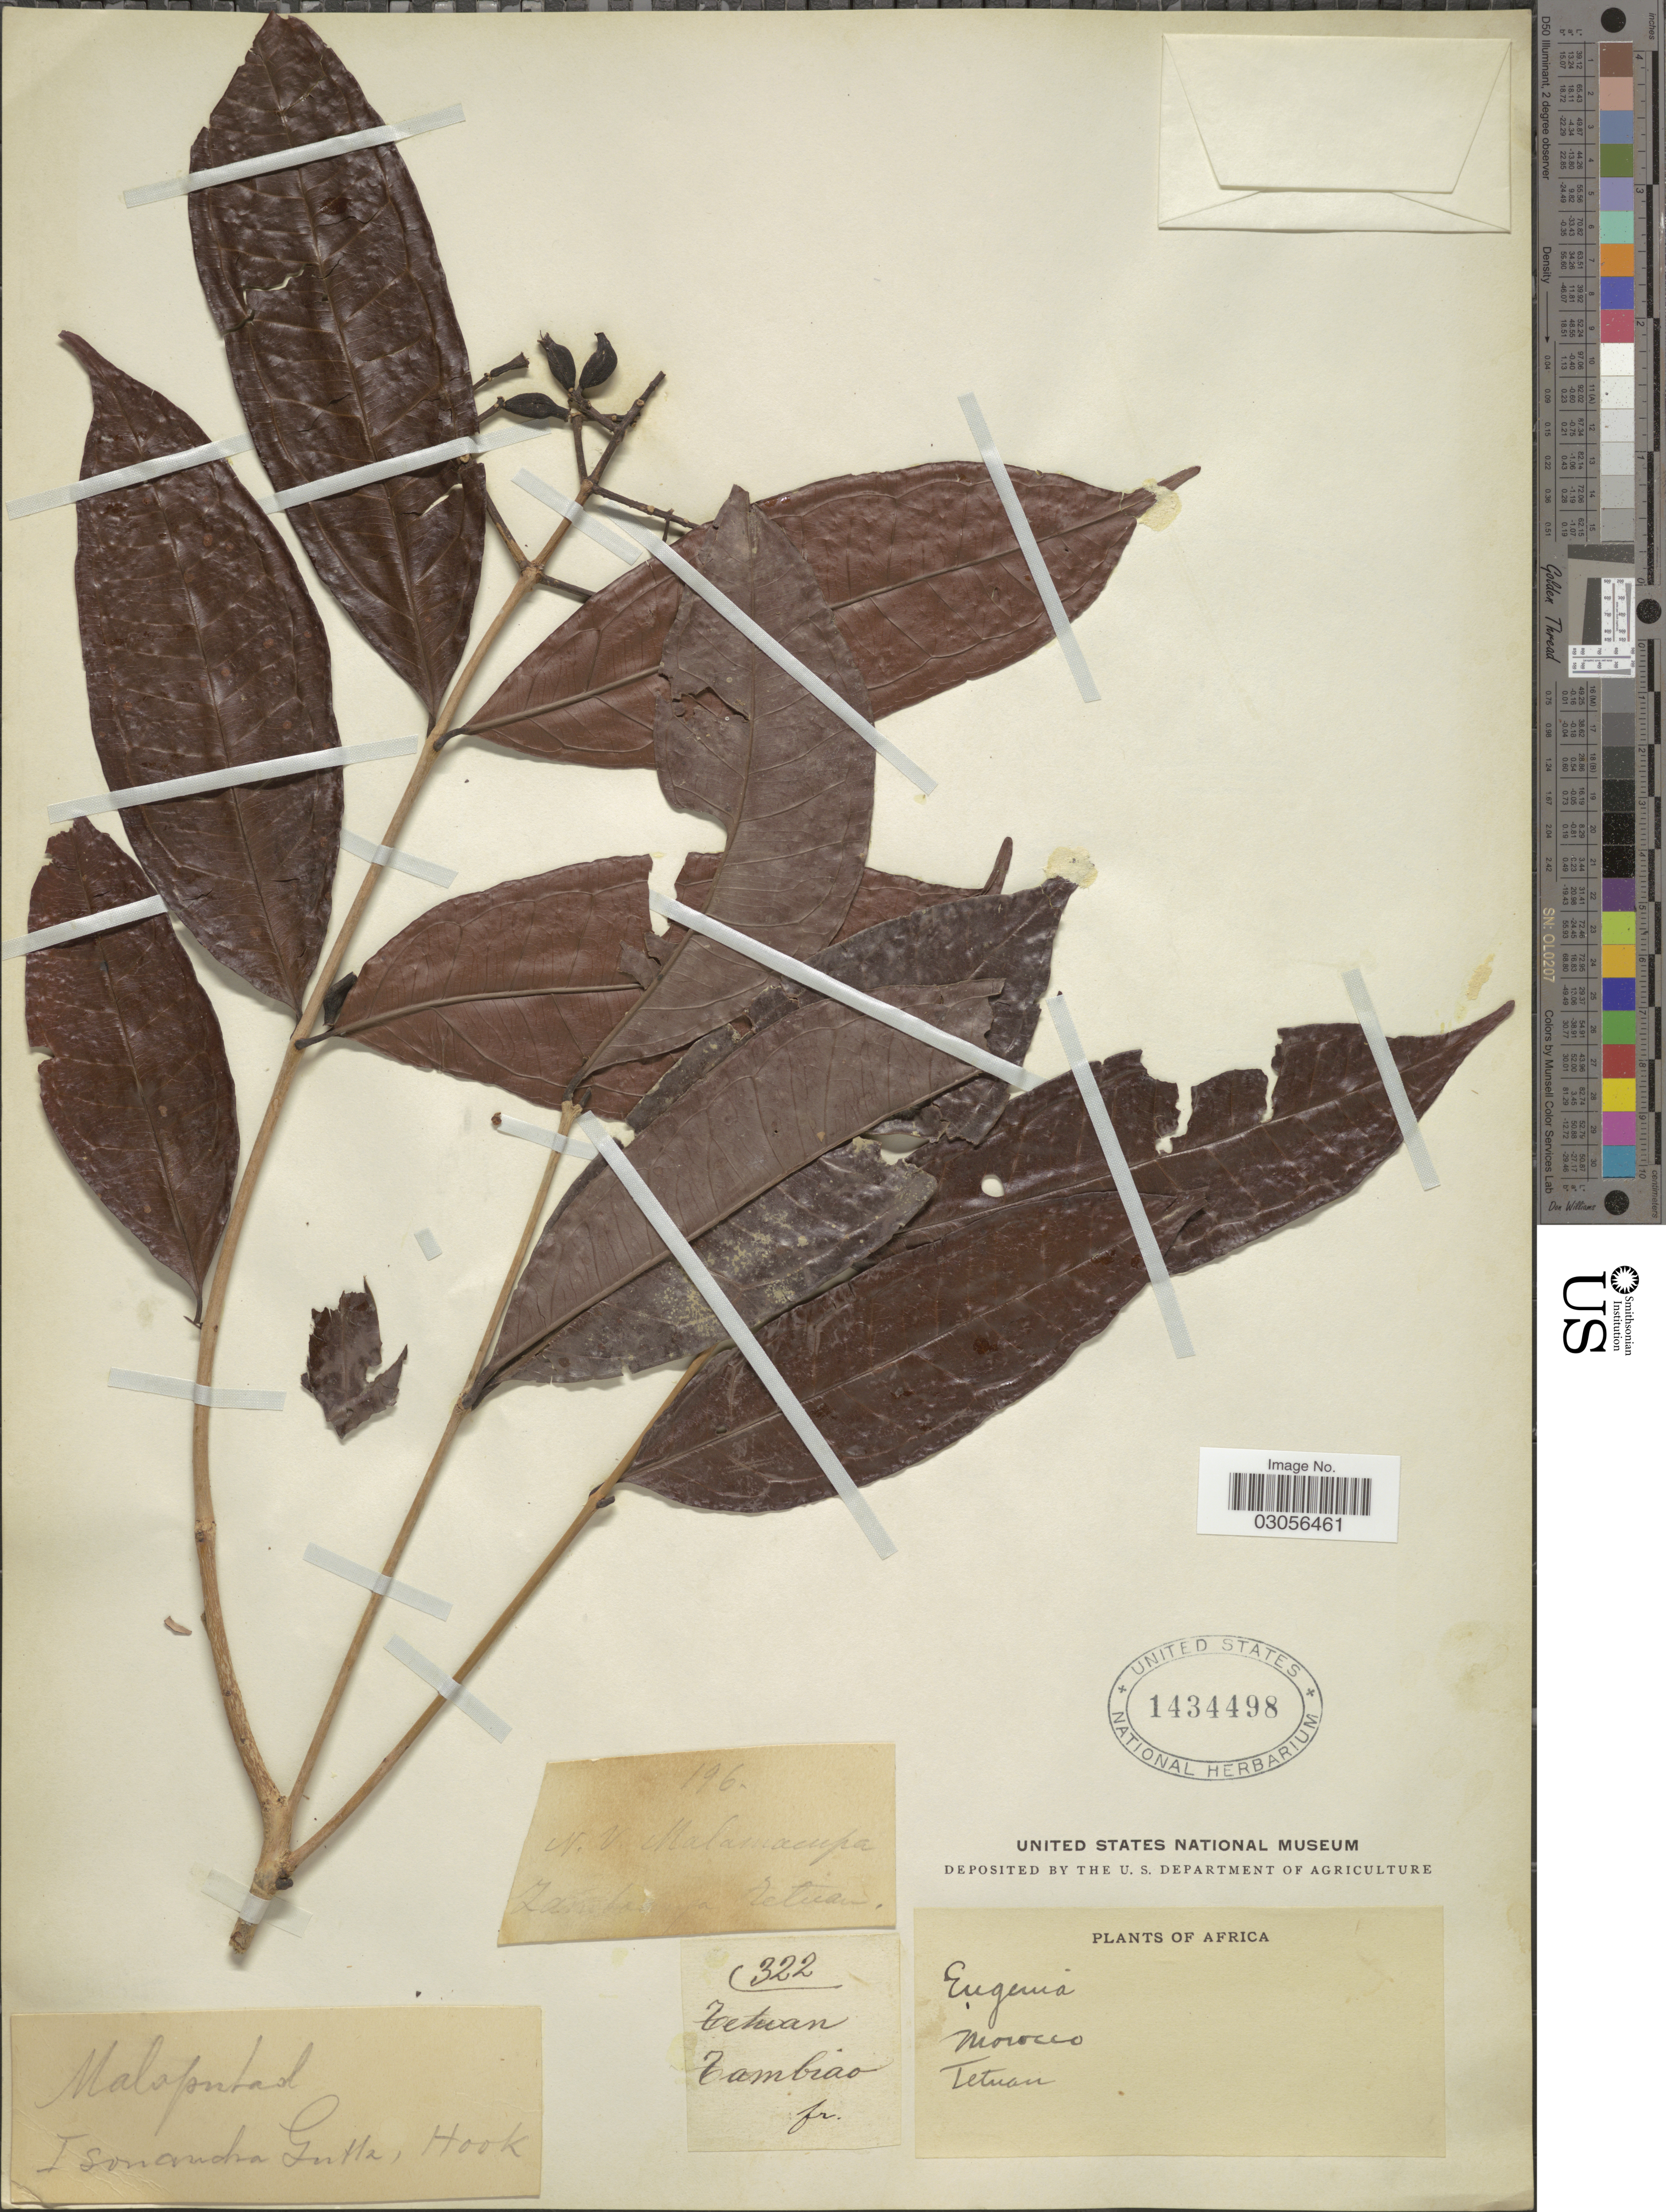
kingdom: Plantae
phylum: Tracheophyta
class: Magnoliopsida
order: Myrtales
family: Myrtaceae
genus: Eugenia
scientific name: Eugenia sp.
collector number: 322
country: Morocco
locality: Tetuan.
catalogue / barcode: US 1434498